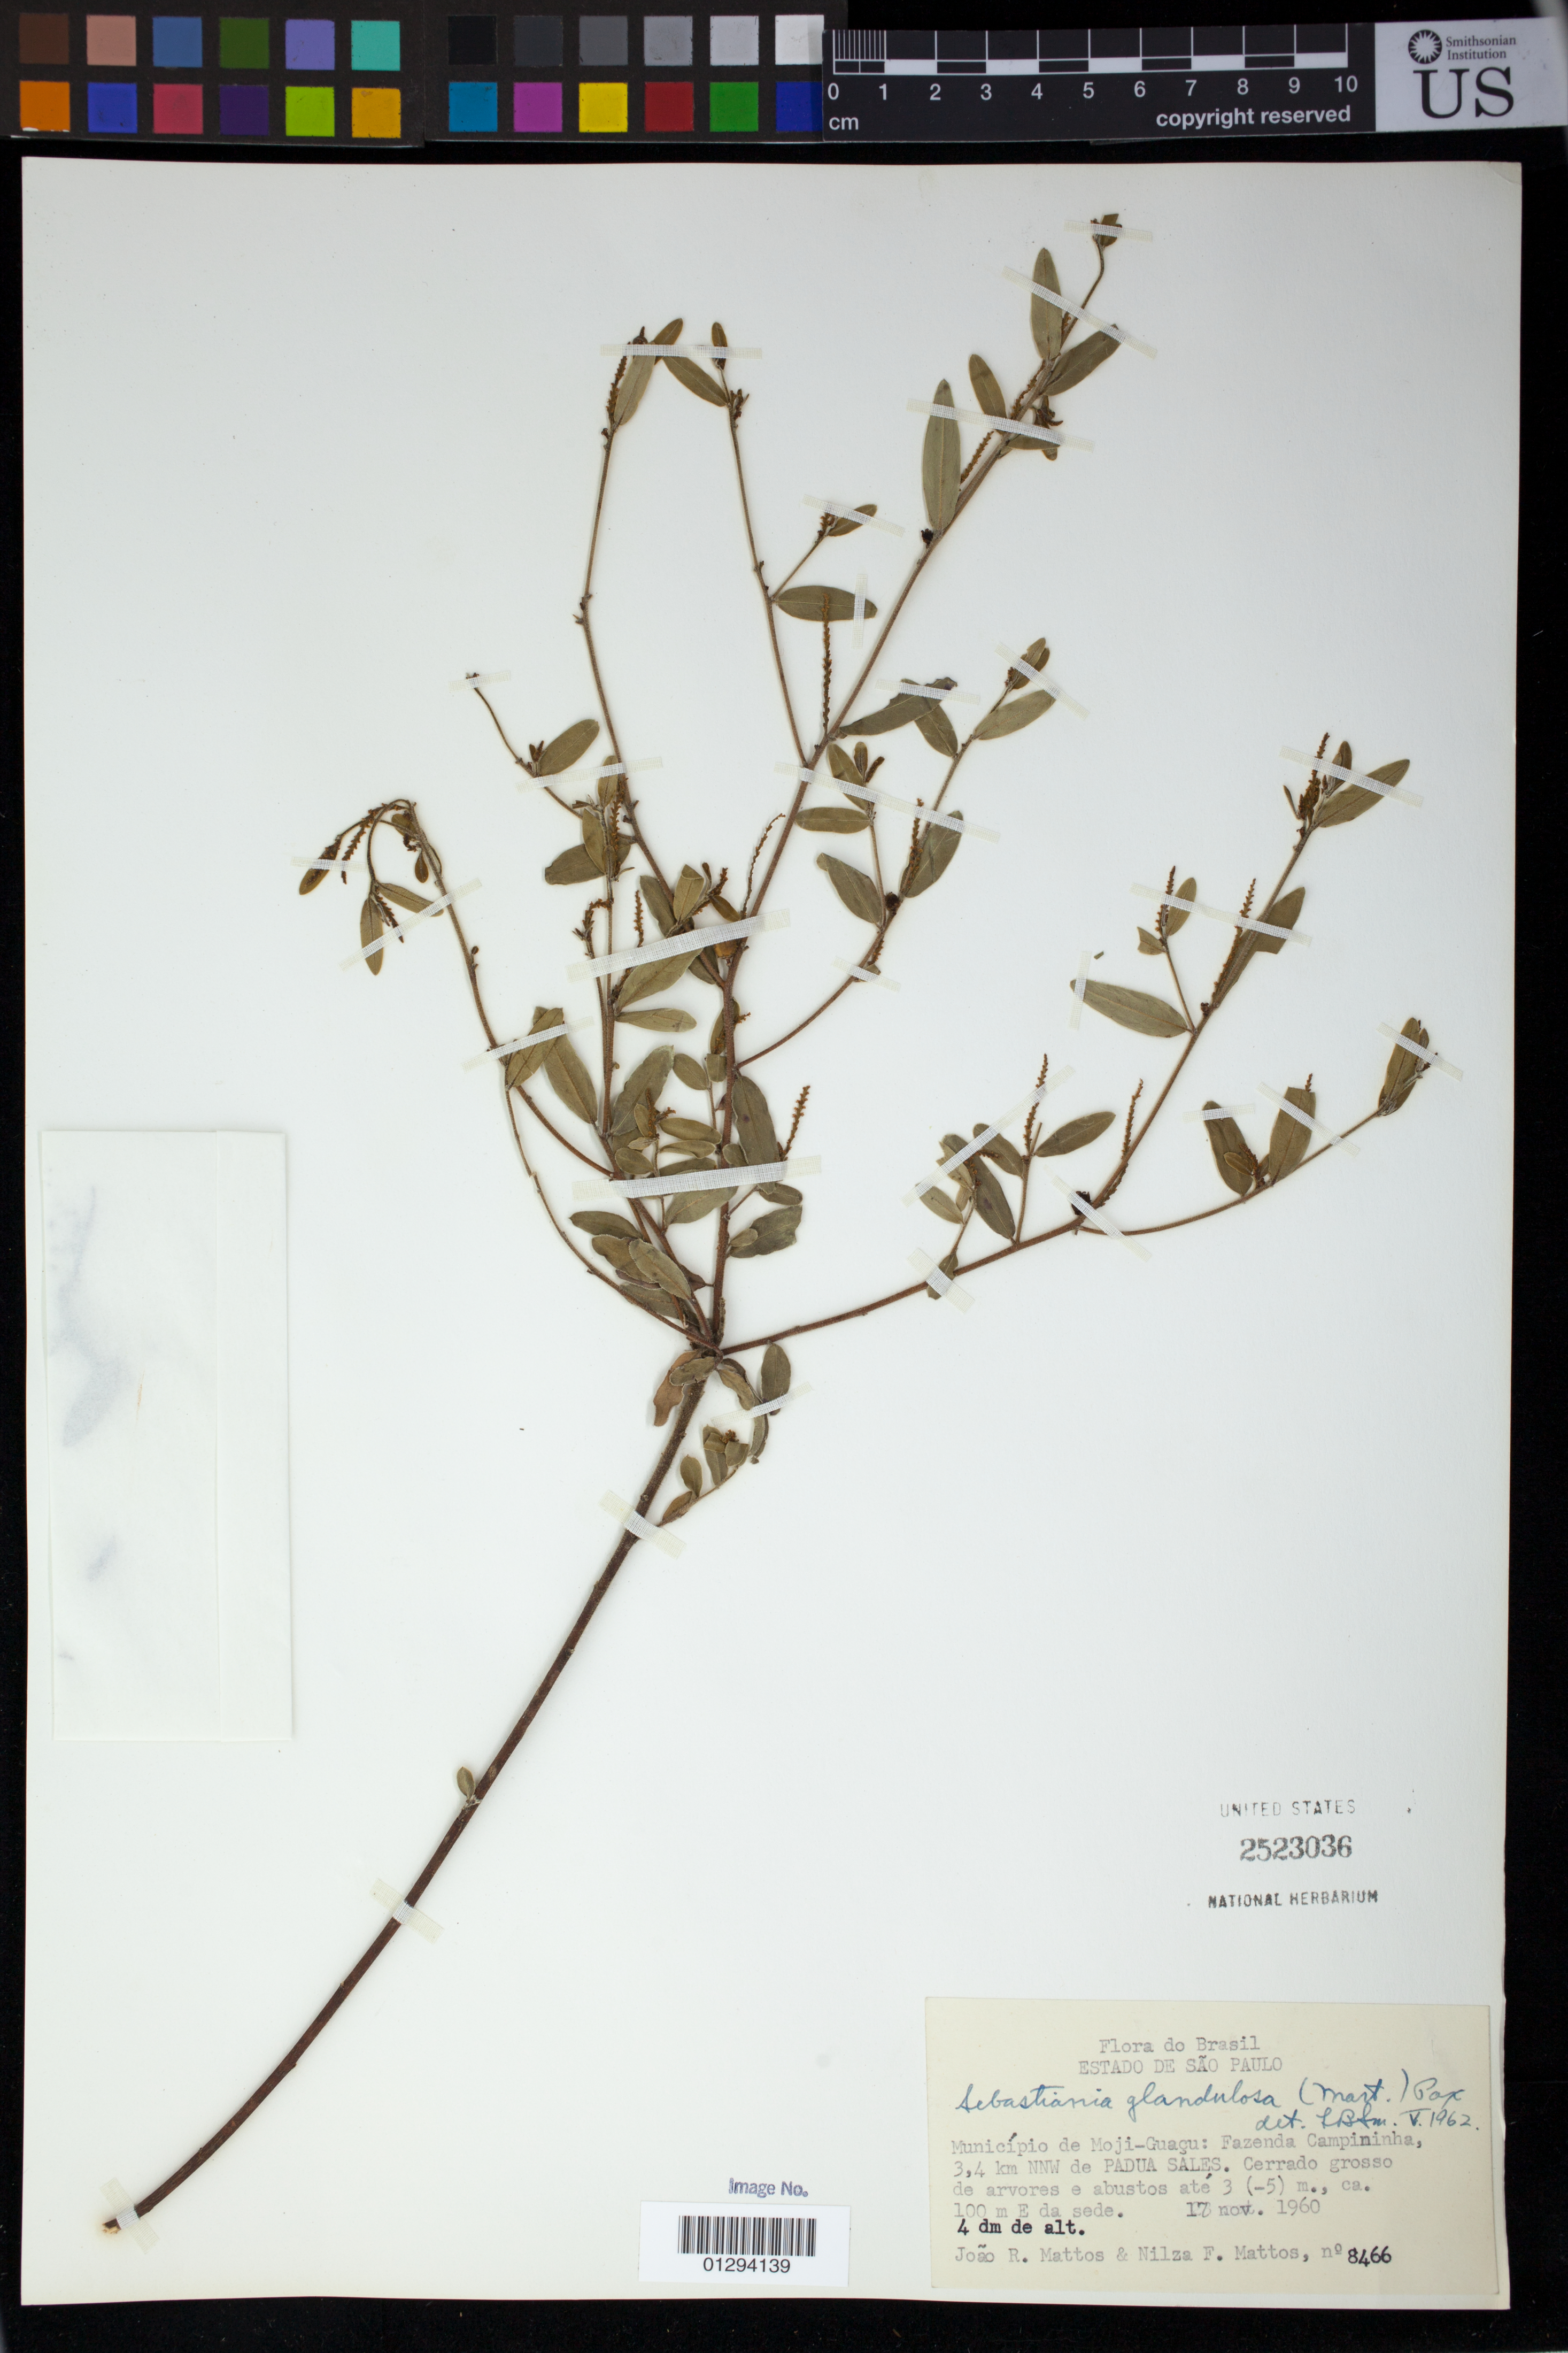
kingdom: Plantae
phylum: Tracheophyta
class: Magnoliopsida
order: Malpighiales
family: Euphorbiaceae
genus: Senefeldera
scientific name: Senefeldera glandulosa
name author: (Sw.) Müll. Arg.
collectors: J. R. de Mattos & N. F. Mattos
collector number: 8466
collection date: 1960-11-17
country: Brazil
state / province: Sao Paulo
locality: Município de Moji-Guagu: Fazenda Campininha, 3.4 km NNW de PADUA SALES.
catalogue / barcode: US 2523036